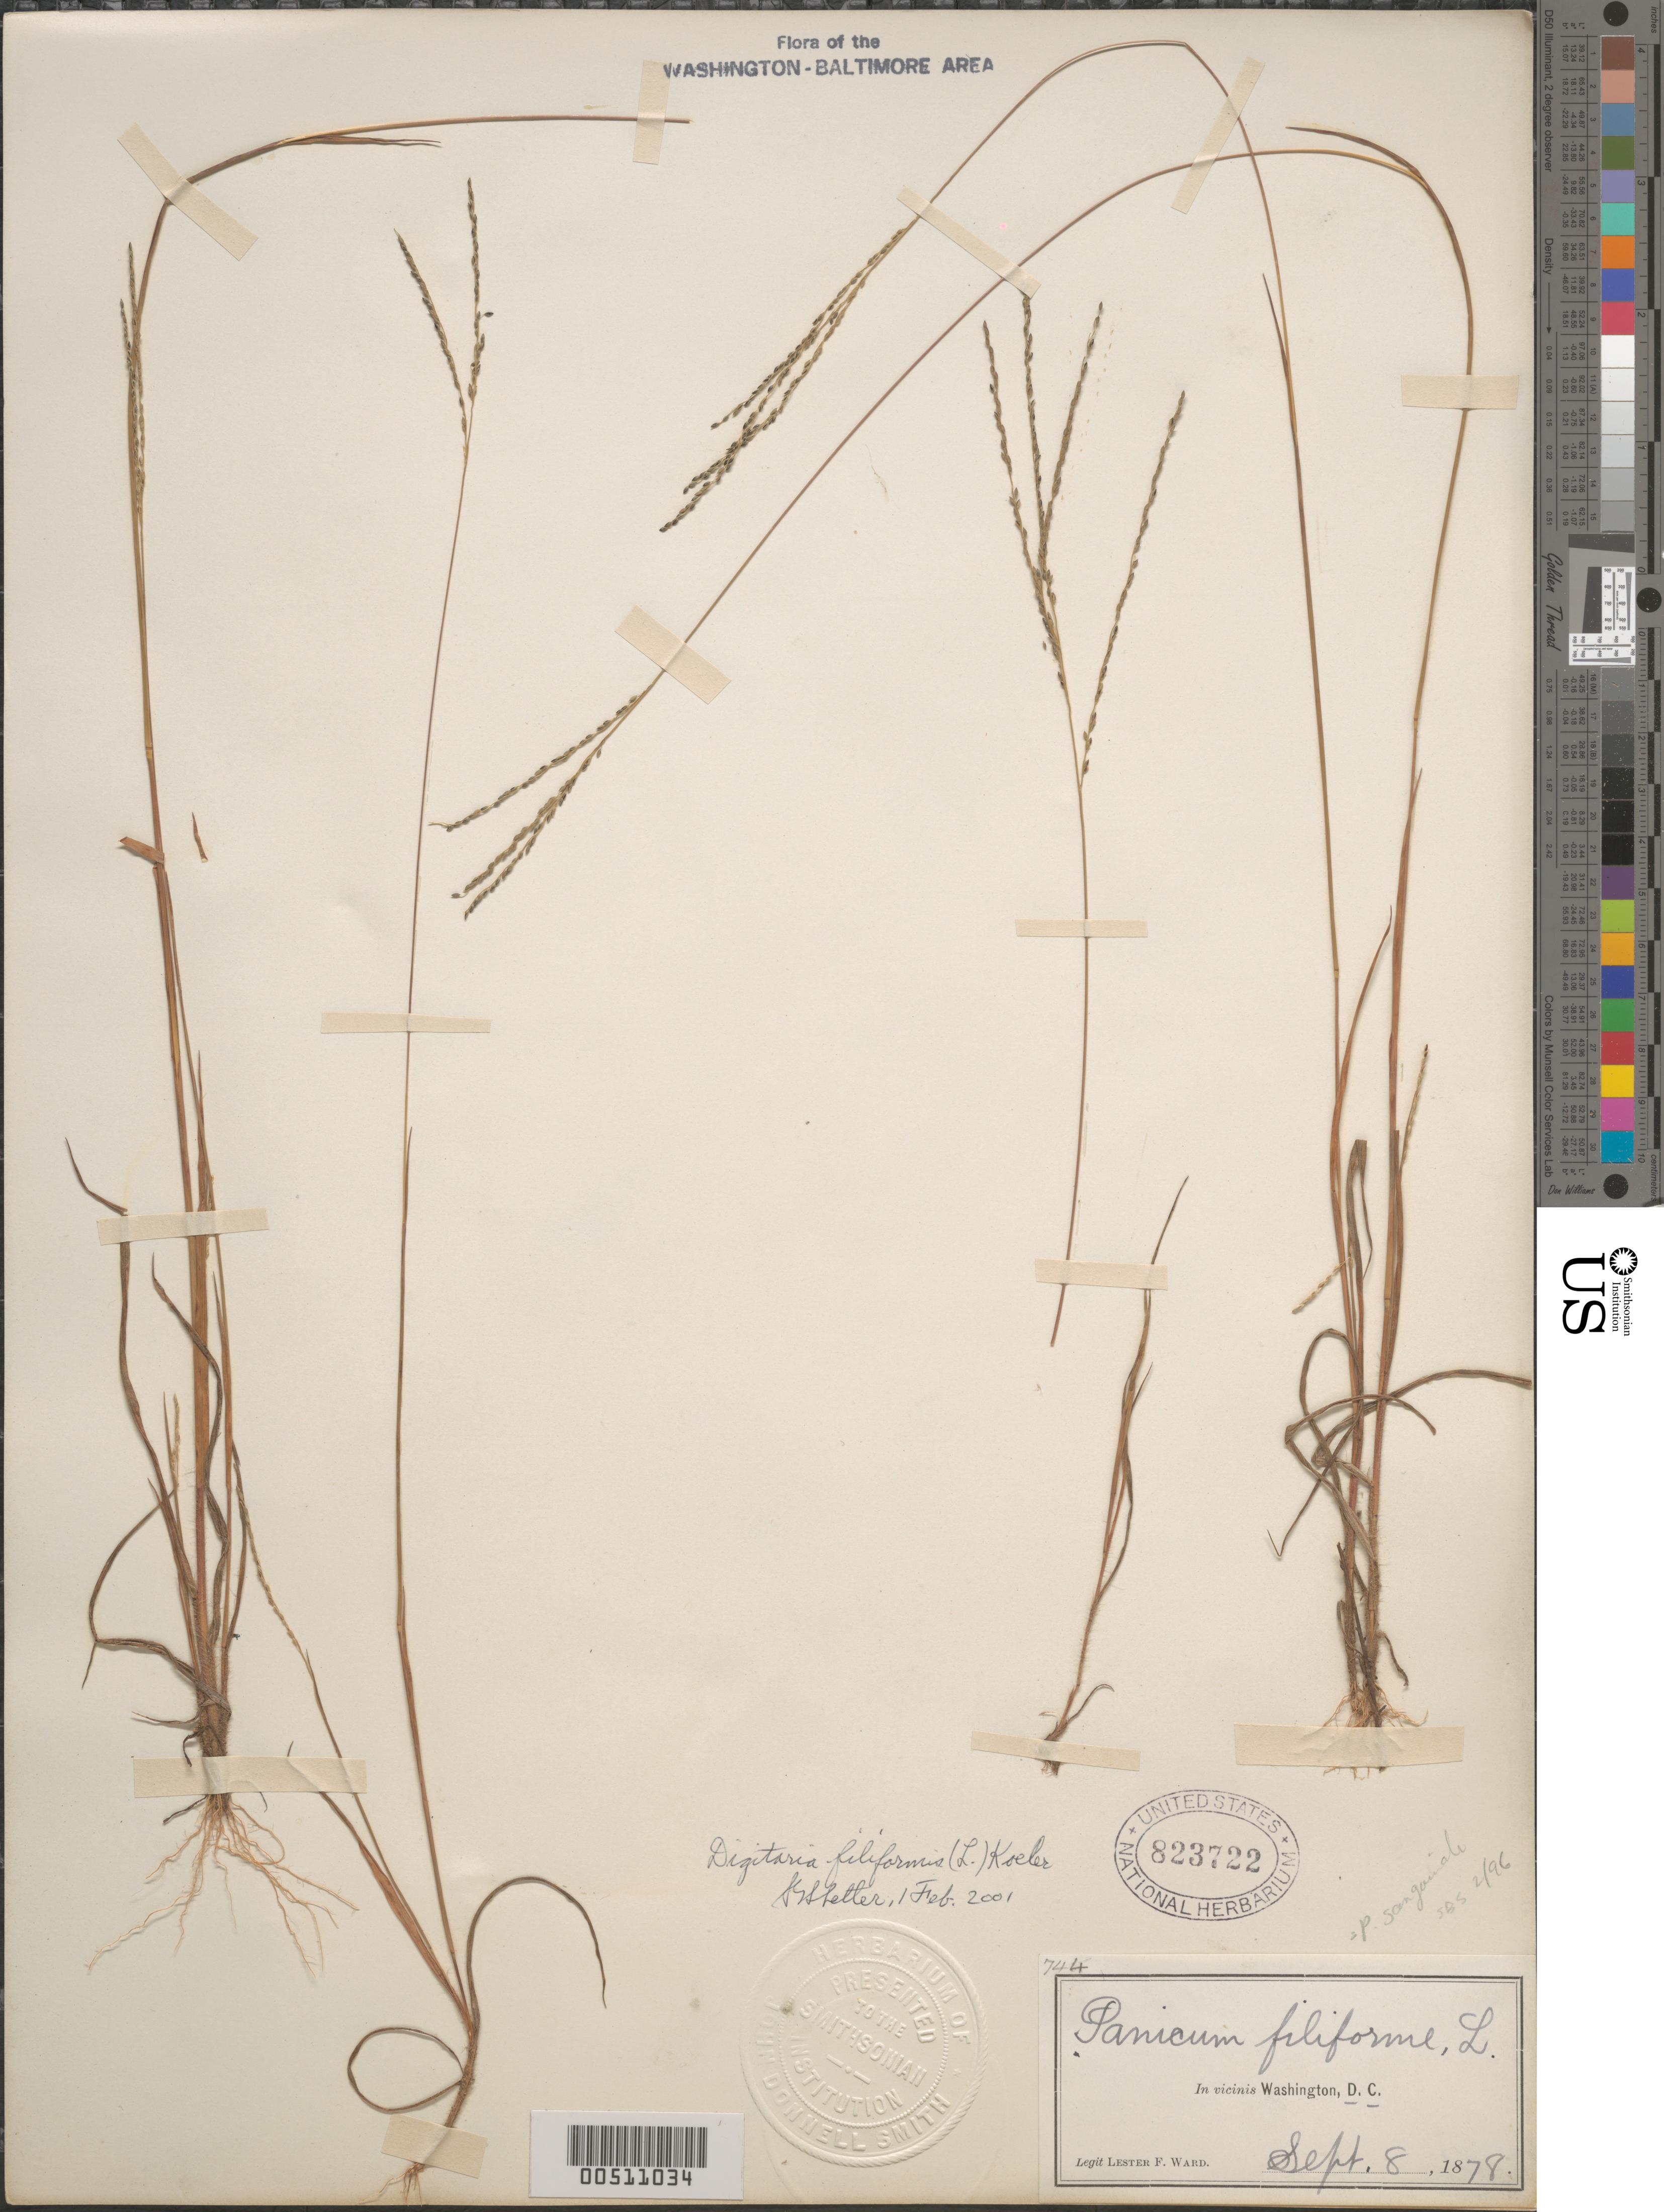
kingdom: Plantae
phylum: Tracheophyta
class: Liliopsida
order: Poales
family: Poaceae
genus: Digitaria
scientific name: Digitaria filiformis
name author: (L.) Koeler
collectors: L. F. Ward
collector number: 744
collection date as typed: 08 Sep 1878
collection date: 1878-09-08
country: United States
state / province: District of Columbia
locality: Washington DC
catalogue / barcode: US 823722